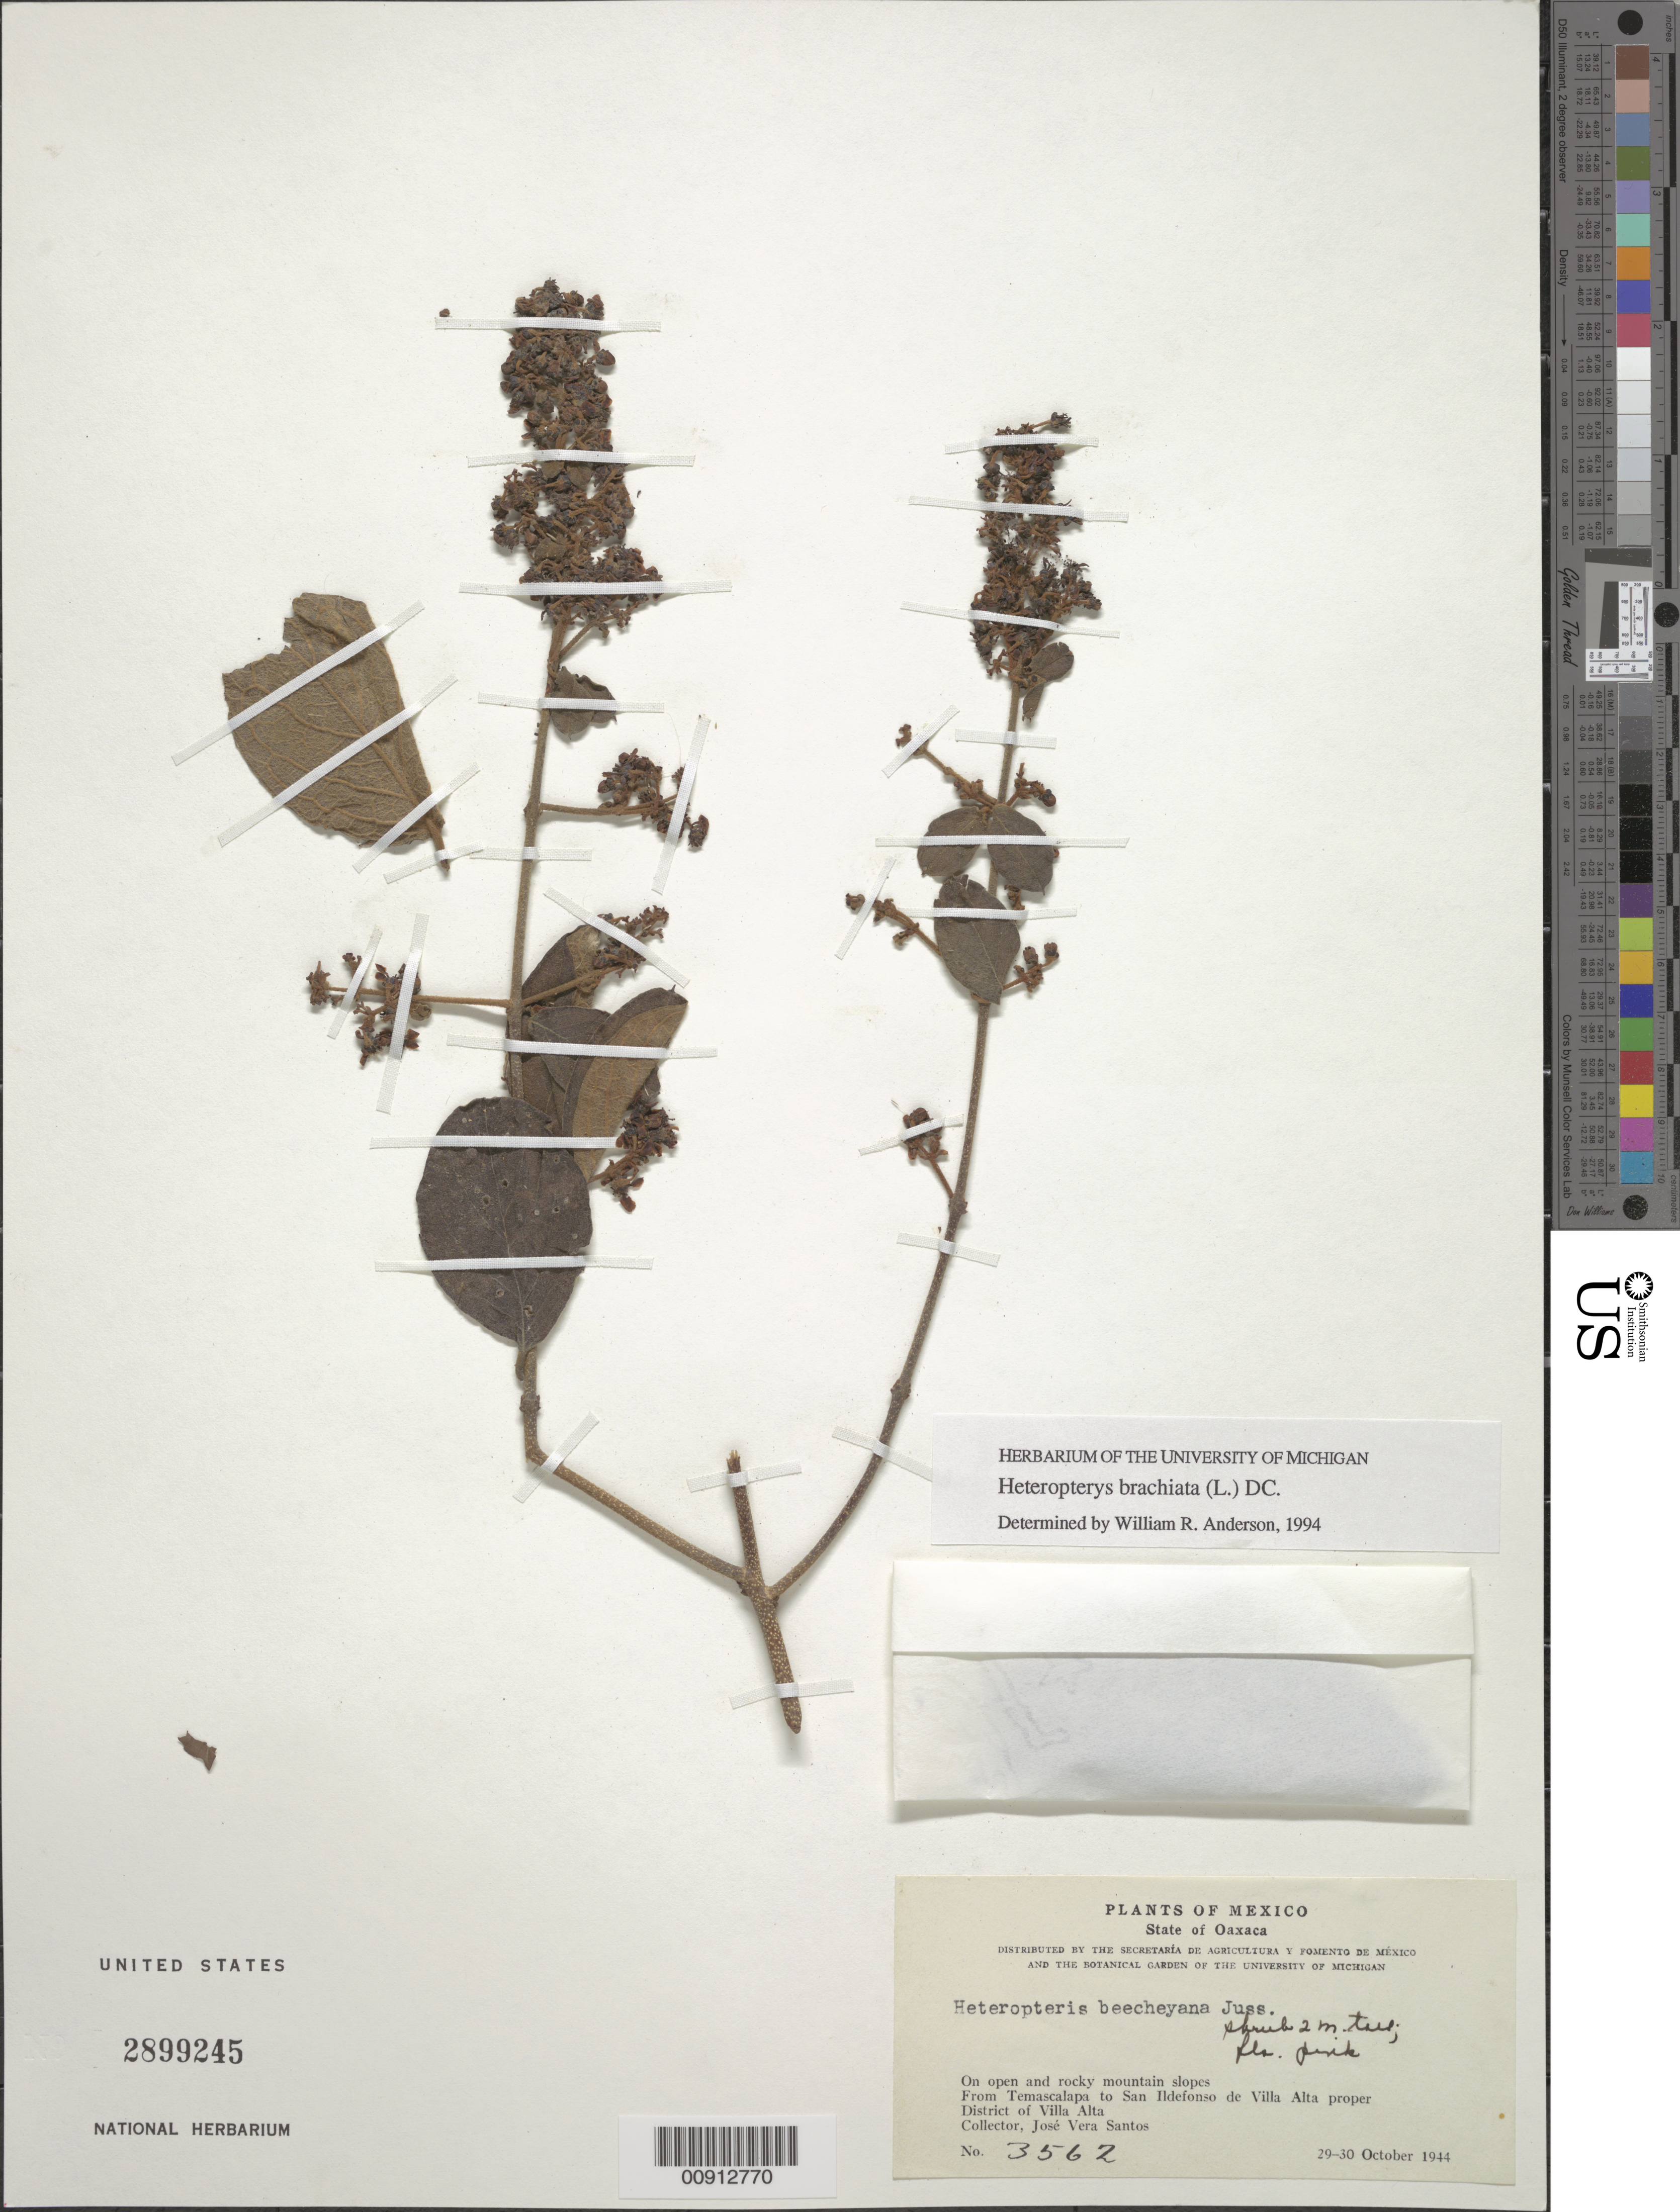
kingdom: Plantae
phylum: Tracheophyta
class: Magnoliopsida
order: Malpighiales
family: Malpighiaceae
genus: Heteropterys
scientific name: Heteropterys brachiata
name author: (L.) DC.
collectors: Vera Santos, J.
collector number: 3562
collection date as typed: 29 Oct 1944 to 30 Oct 1944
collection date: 1944-10-29/1944-10-30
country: Mexico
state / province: Oaxaca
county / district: Villa Alta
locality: From Temascalapa to San Ildefonso de Villa Alta proper District of Villa Alta, State of Oaxaca.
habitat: On open and rocky mountain slopes.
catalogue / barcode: US 2899245